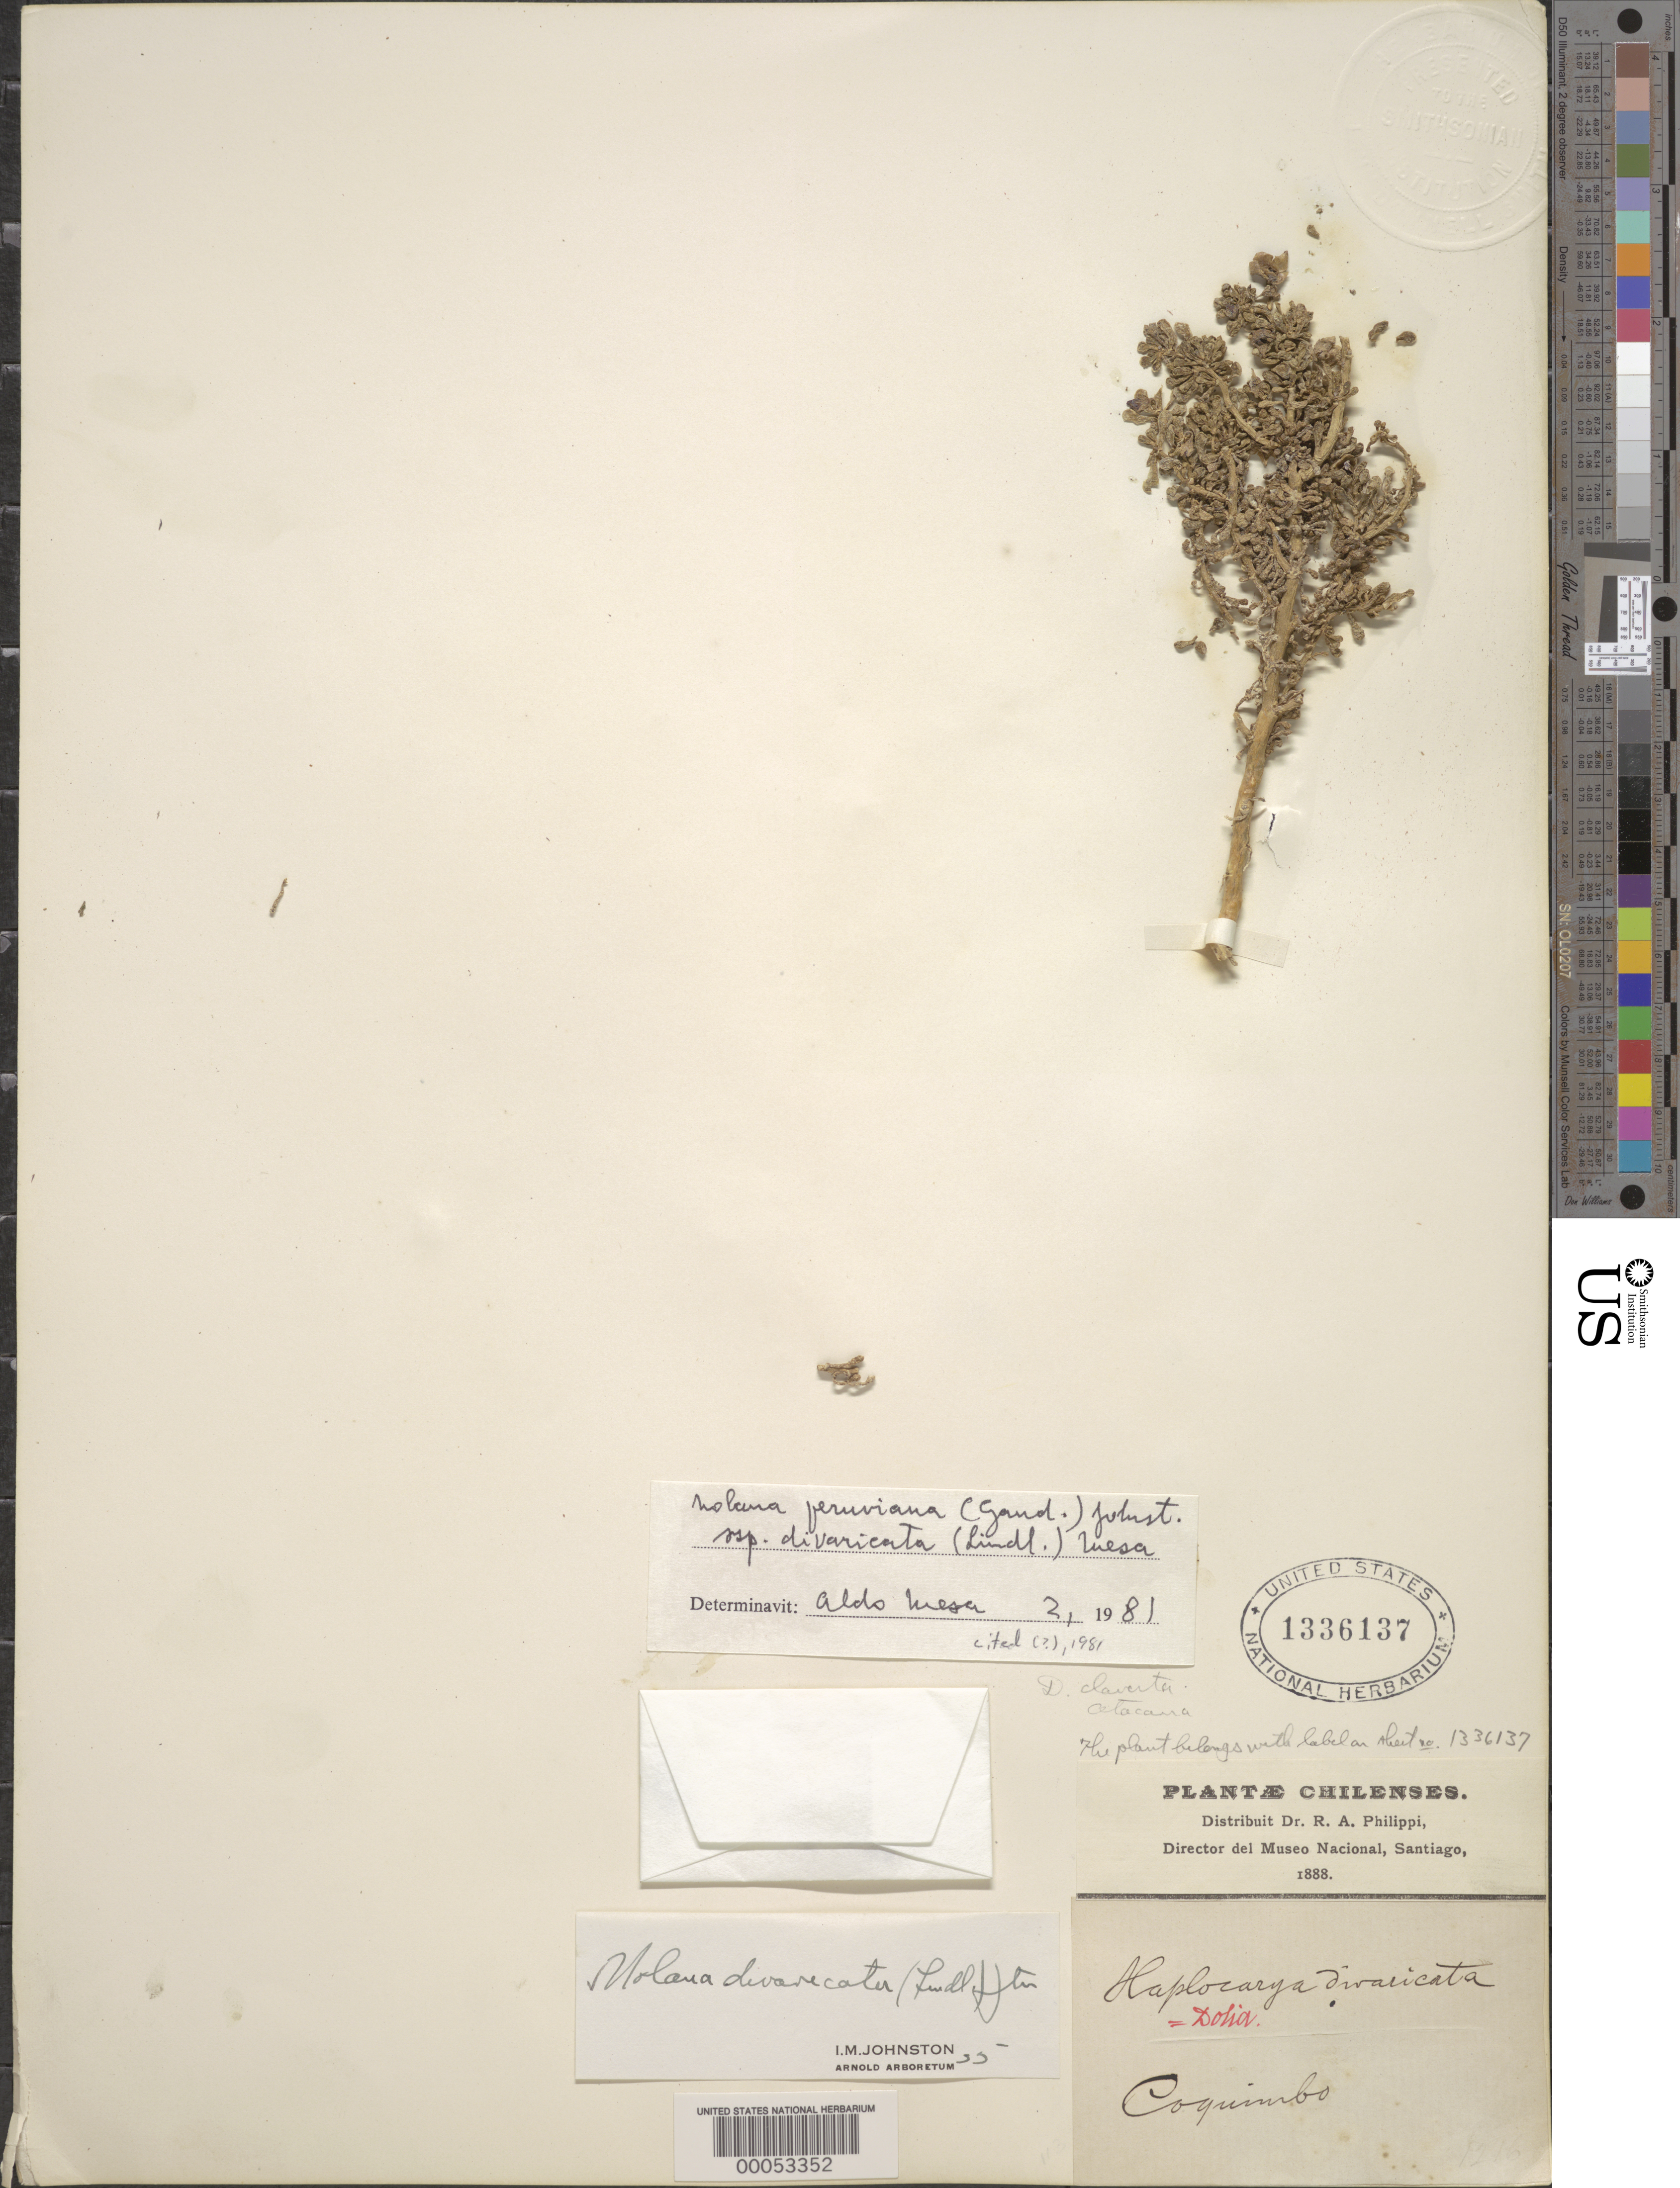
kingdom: Plantae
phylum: Tracheophyta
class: Magnoliopsida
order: Solanales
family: Solanaceae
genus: Nolana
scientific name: Nolana peruviana subsp. divaricata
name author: (Lindl.) Mesa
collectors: R. A. Philippi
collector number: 1216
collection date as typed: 1888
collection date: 1888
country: Chile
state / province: Coquimbo (IV)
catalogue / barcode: US 1336137